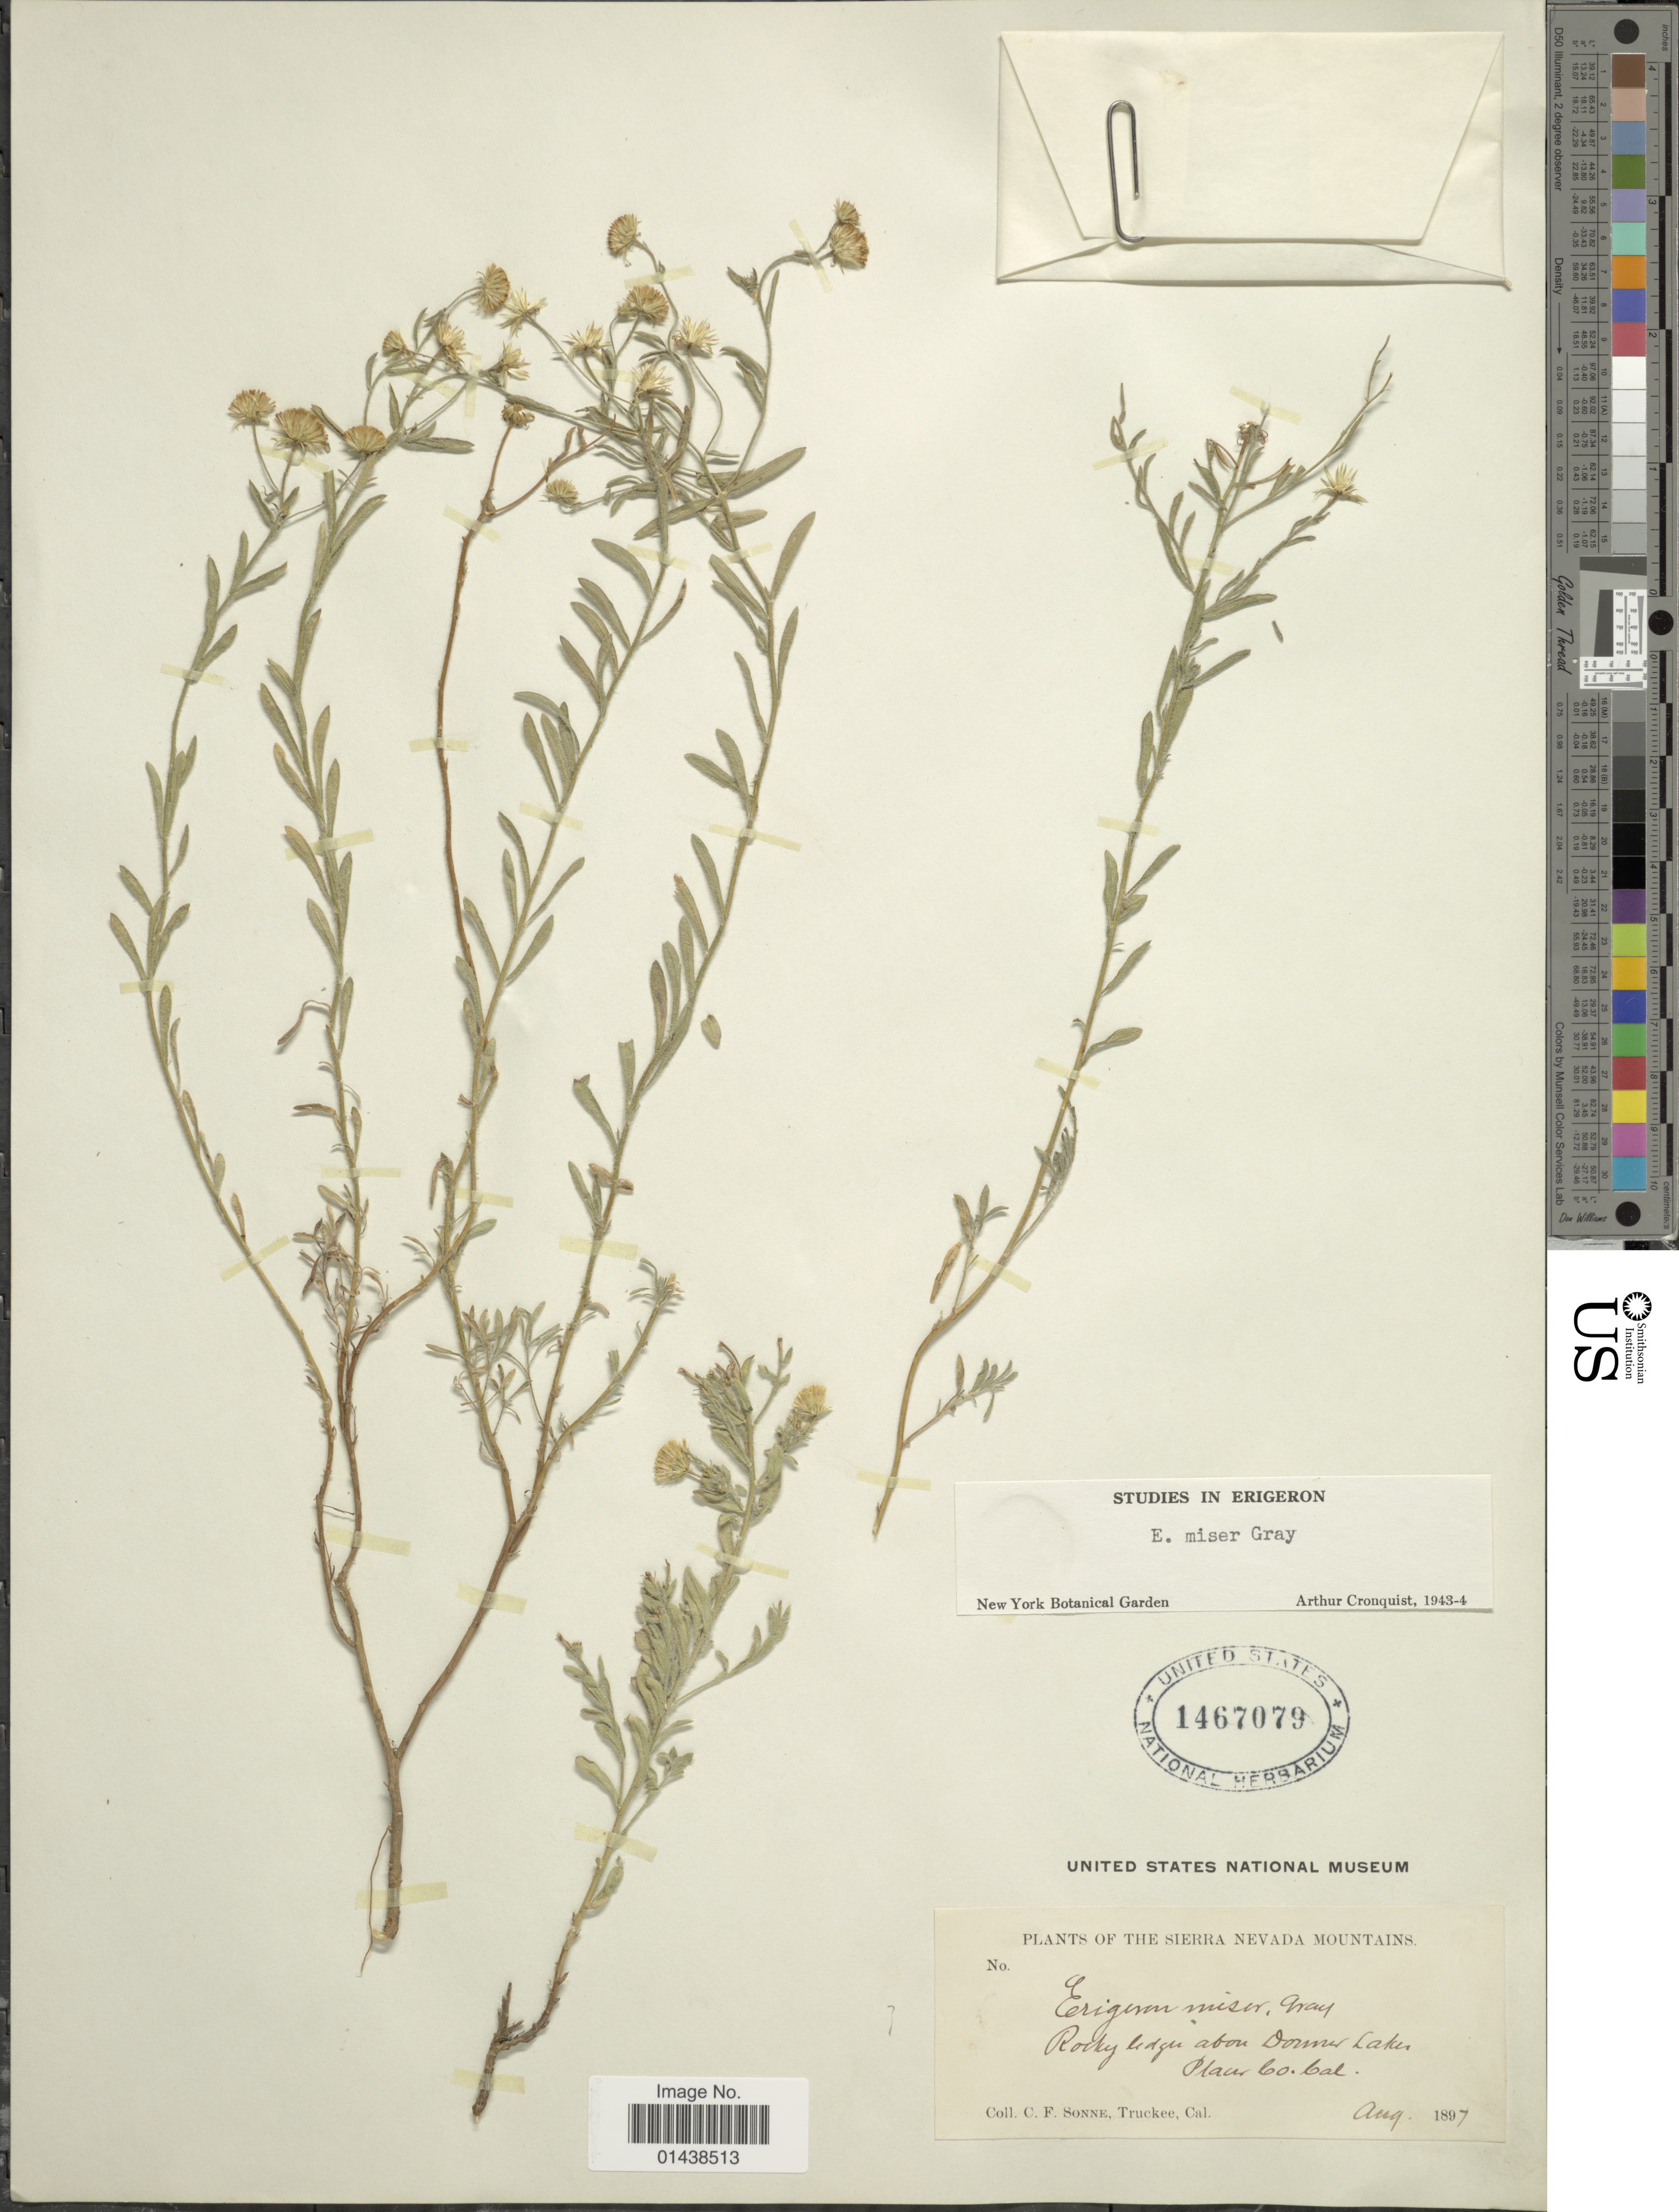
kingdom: Plantae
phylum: Tracheophyta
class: Magnoliopsida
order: Asterales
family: Asteraceae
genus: Erigeron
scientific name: Erigeron miser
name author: A. Gray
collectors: C. Sonne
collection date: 1897-08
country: United States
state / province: California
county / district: Placer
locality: Sierra Nevada Mountains. Rocky ledges above Donner Lake. Placer Co.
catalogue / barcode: US 1467079